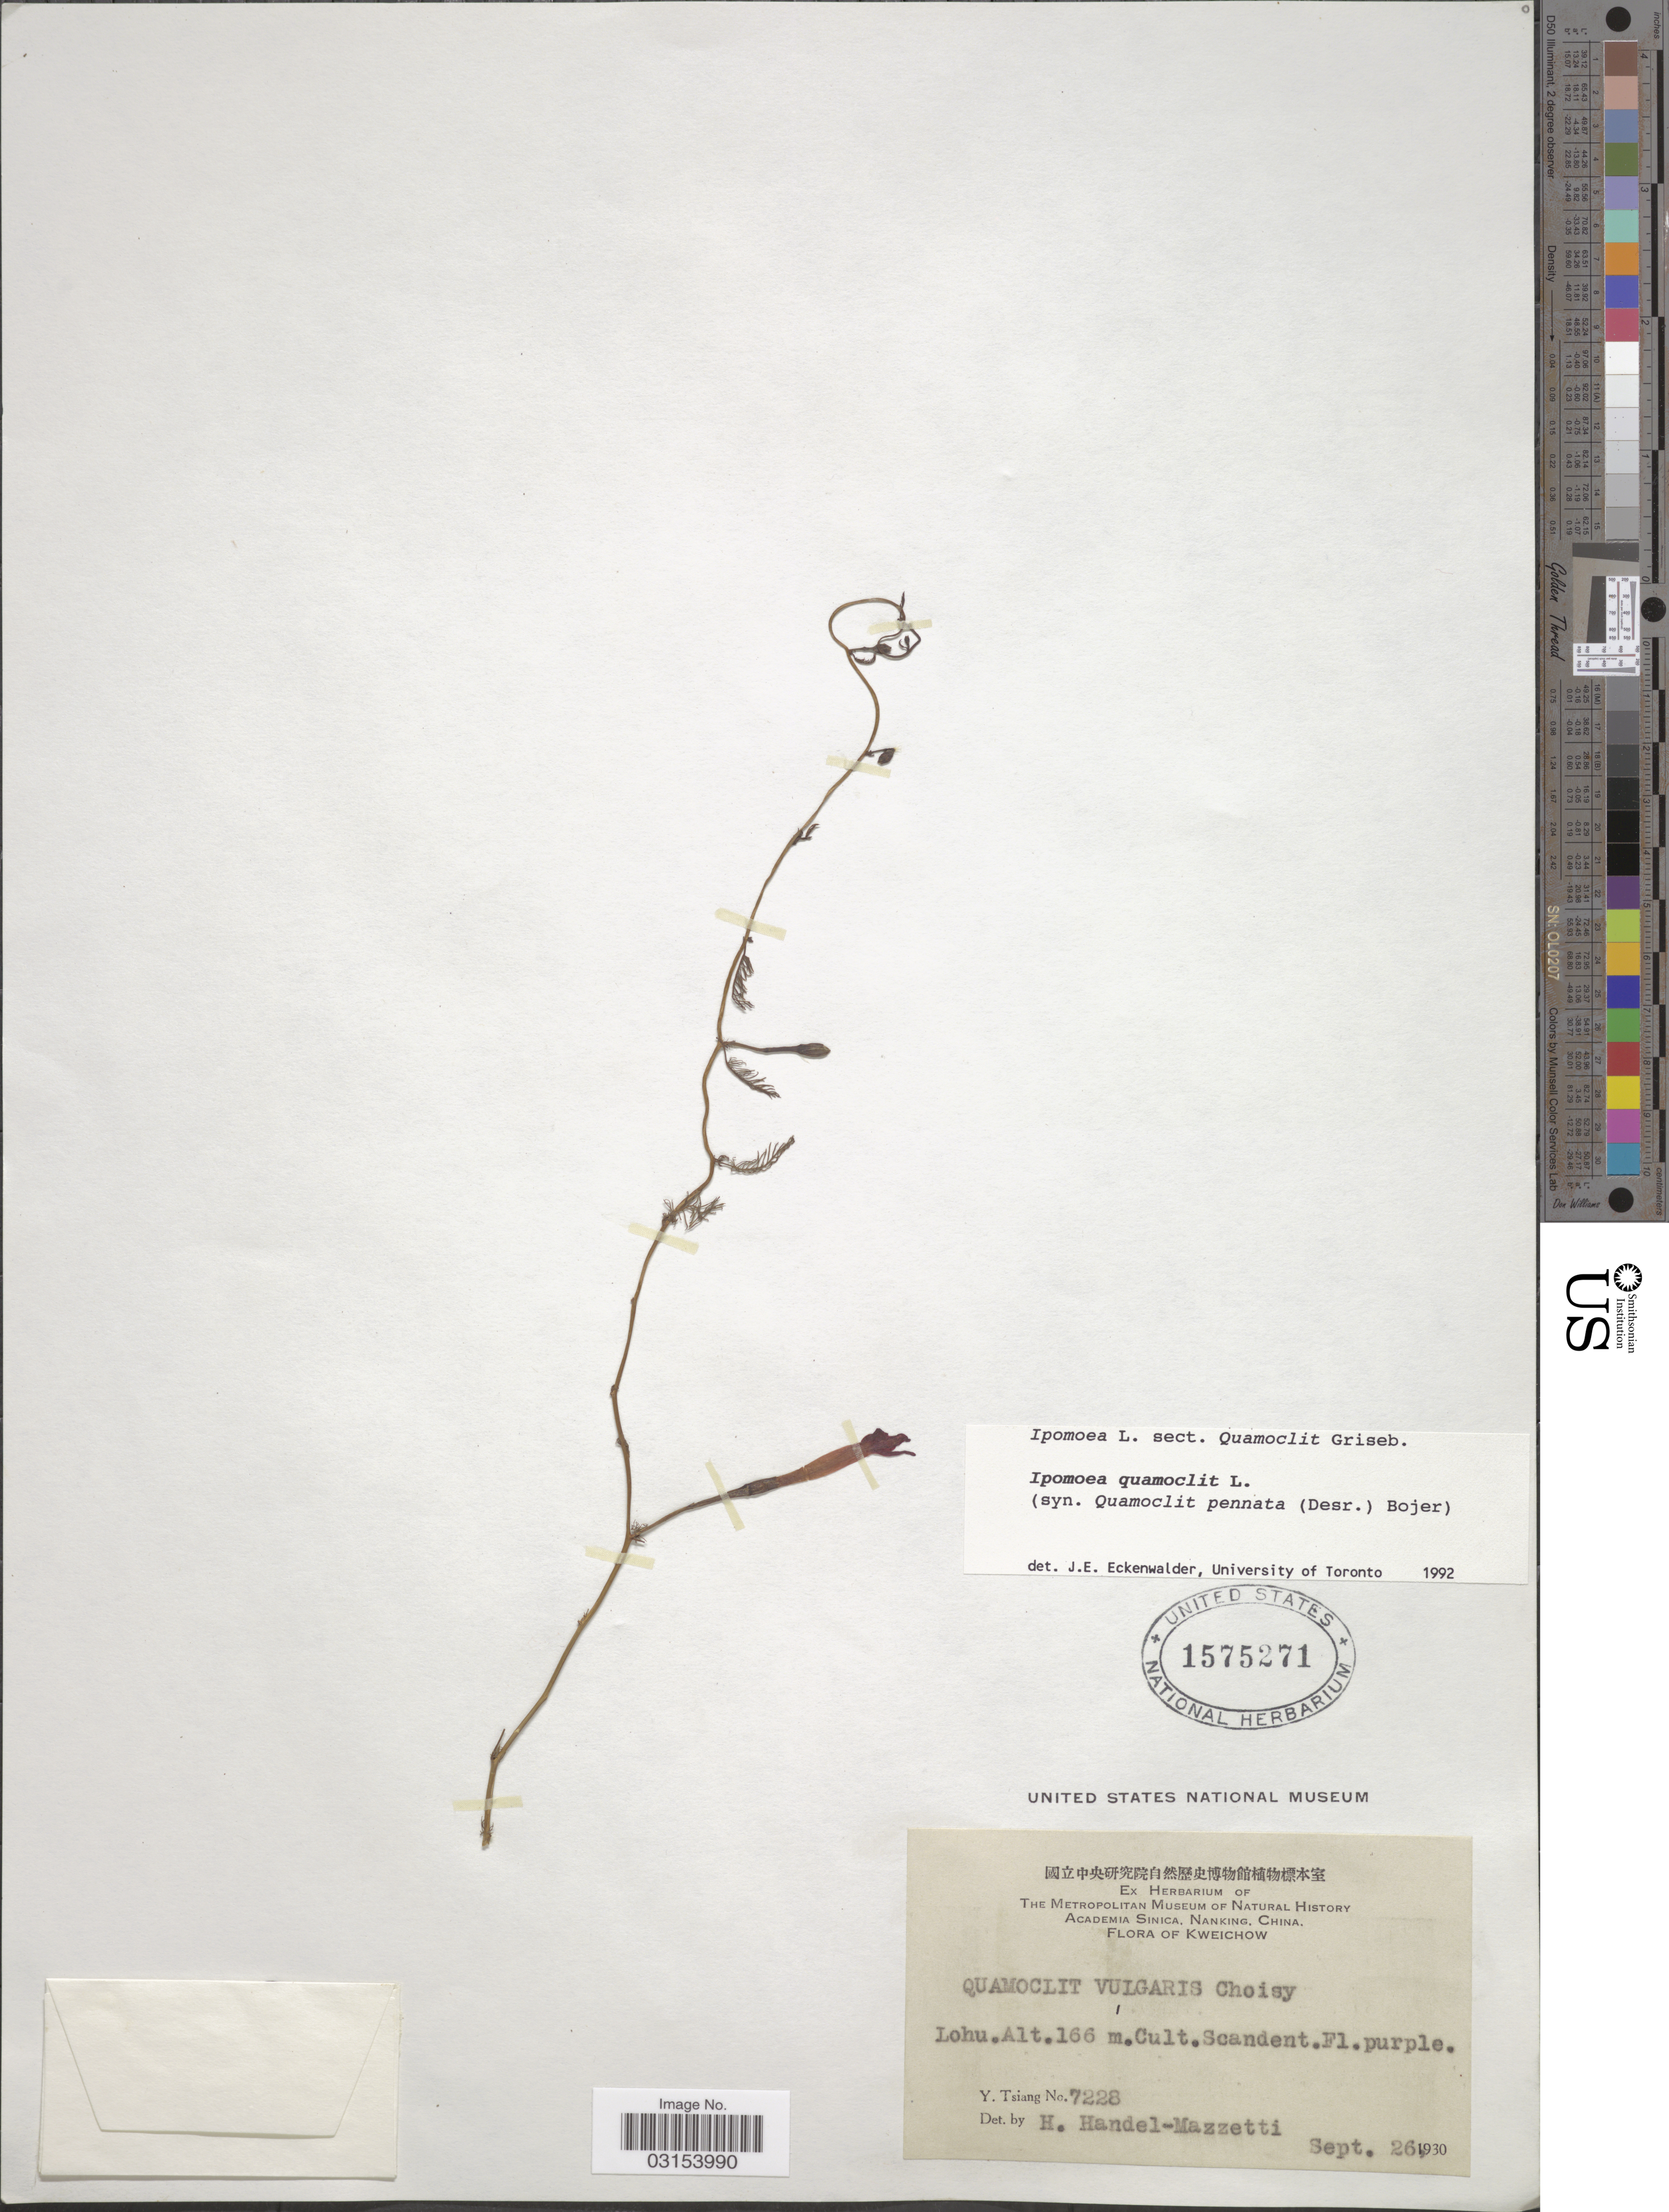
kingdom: Plantae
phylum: Tracheophyta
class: Magnoliopsida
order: Solanales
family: Convolvulaceae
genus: Ipomoea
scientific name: Ipomoea quamoclit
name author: L.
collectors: Y. Tsiang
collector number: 7228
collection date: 1930-09-26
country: China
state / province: Guizhou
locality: Kweichow. Lohu.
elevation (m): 166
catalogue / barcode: US 1575271